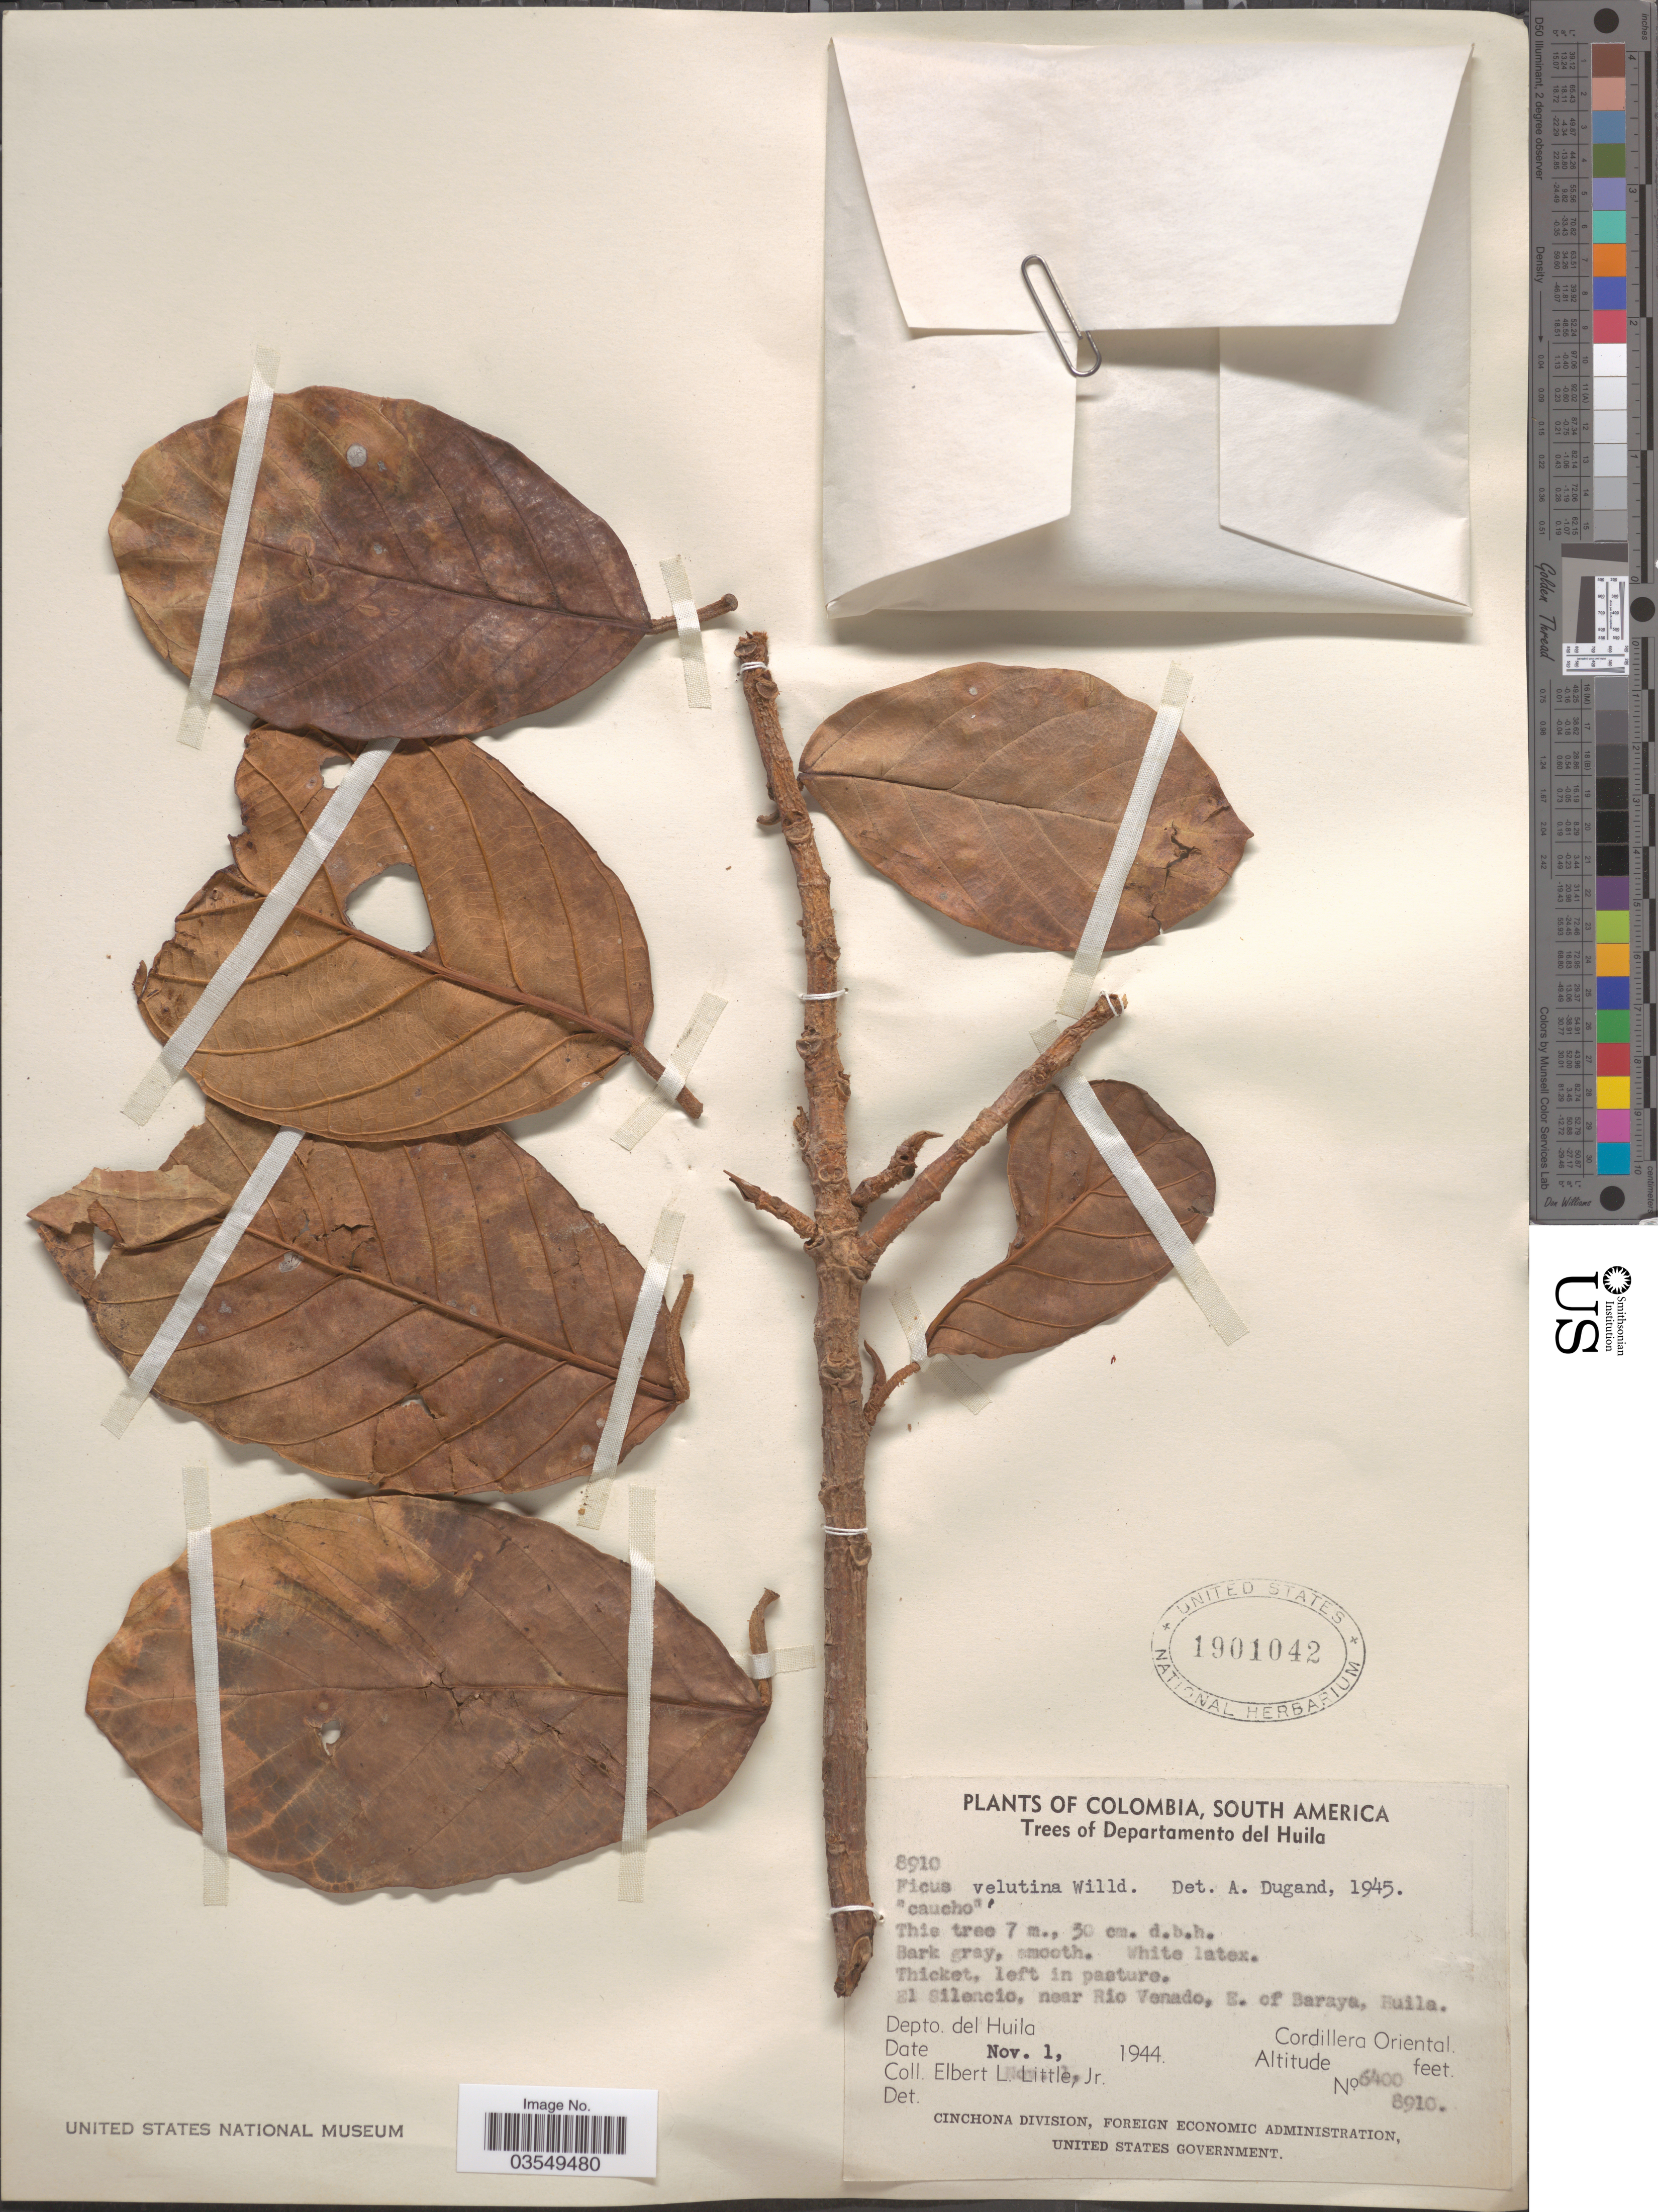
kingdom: Plantae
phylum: Tracheophyta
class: Magnoliopsida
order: Rosales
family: Moraceae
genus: Ficus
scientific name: Ficus velutina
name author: Humb. & Bonpl. ex Willd.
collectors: E. L. Little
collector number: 8910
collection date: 1944-11-01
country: Colombia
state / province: Huila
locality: Departamento del Huila. El Silencio, near Rio Venado, E. of Baraya, Huila. Cordillera Oriental.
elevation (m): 1951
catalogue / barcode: US 1901042